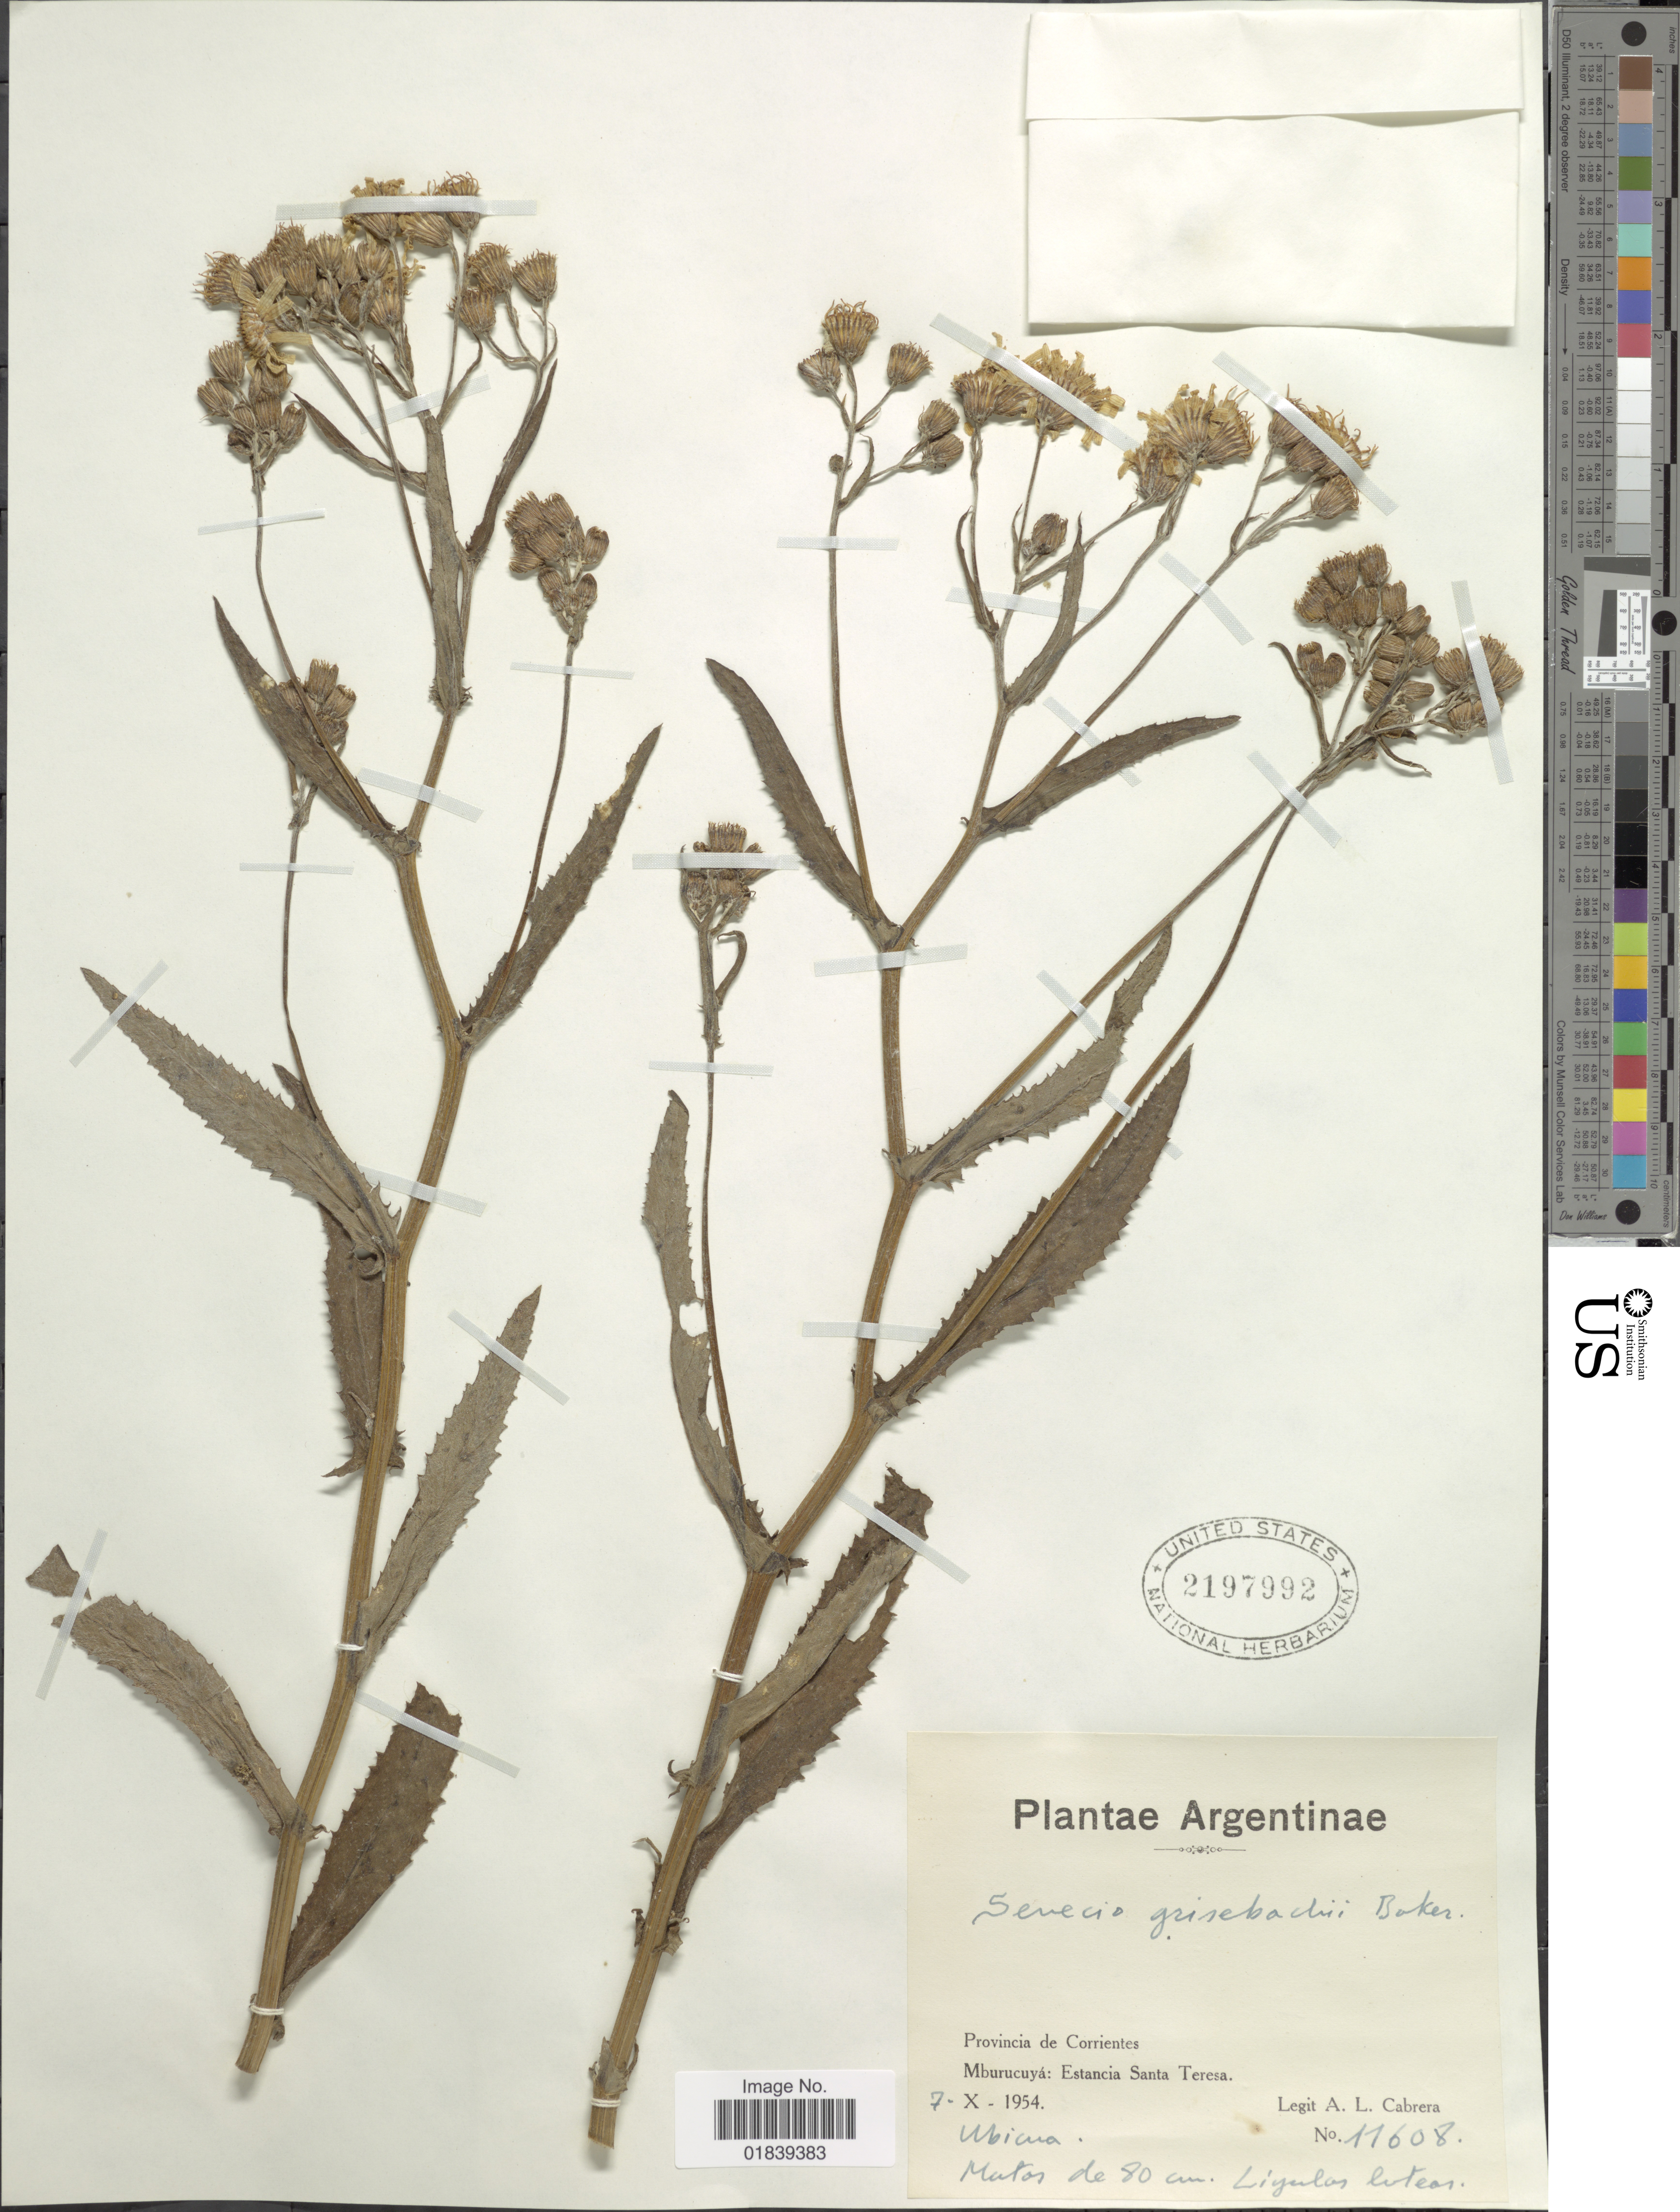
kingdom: Plantae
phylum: Tracheophyta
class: Magnoliopsida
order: Asterales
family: Asteraceae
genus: Senecio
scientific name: Senecio grisebachii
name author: Baker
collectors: A. L. Cabrera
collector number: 11608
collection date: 1954-10-07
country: Argentina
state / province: Corrientes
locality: Mburucuya, Estancia Santa Teresa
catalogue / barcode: US 2197992